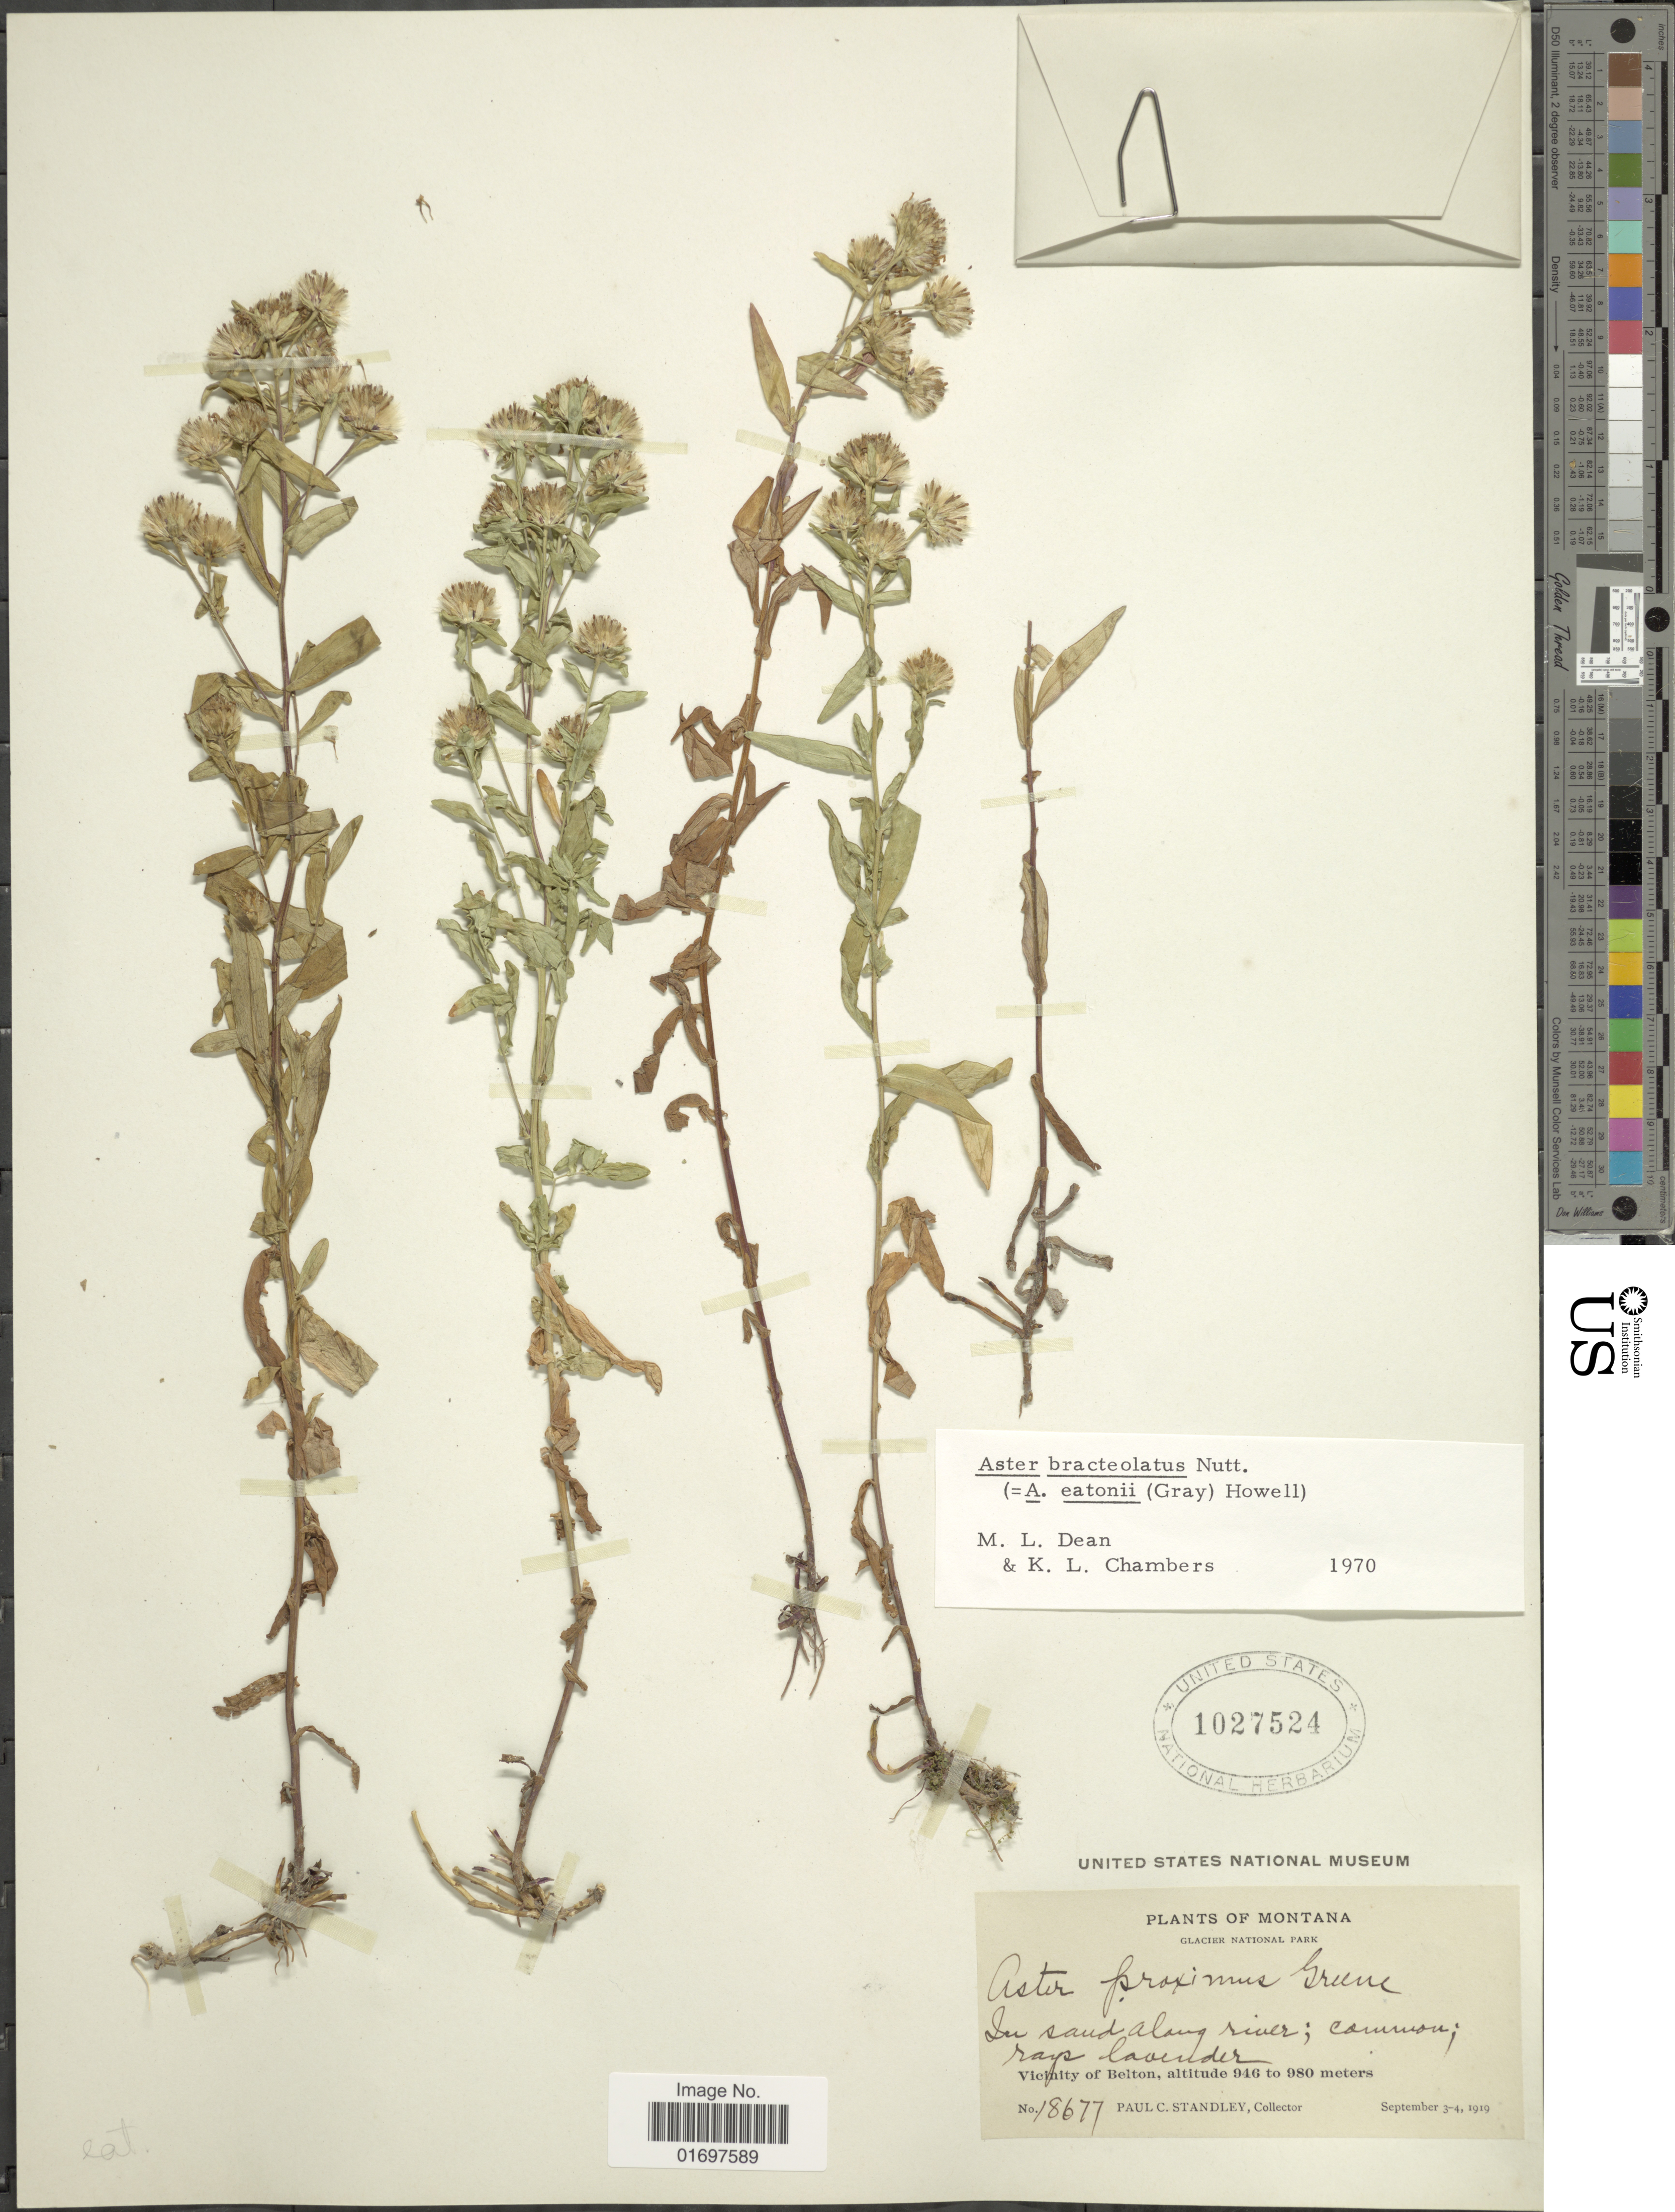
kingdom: Plantae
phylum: Tracheophyta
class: Magnoliopsida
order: Asterales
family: Asteraceae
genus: Symphyotrichum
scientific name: Symphyotrichum bracteolatum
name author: (Nutt.) G.L. Nesom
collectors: P. C. Standley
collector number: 18677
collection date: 1919-09-03/1919-09-04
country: United States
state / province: Montana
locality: Montana, Glacier National Park, In sand along river, Vicinity of Belton.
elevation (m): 946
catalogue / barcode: US 1027524